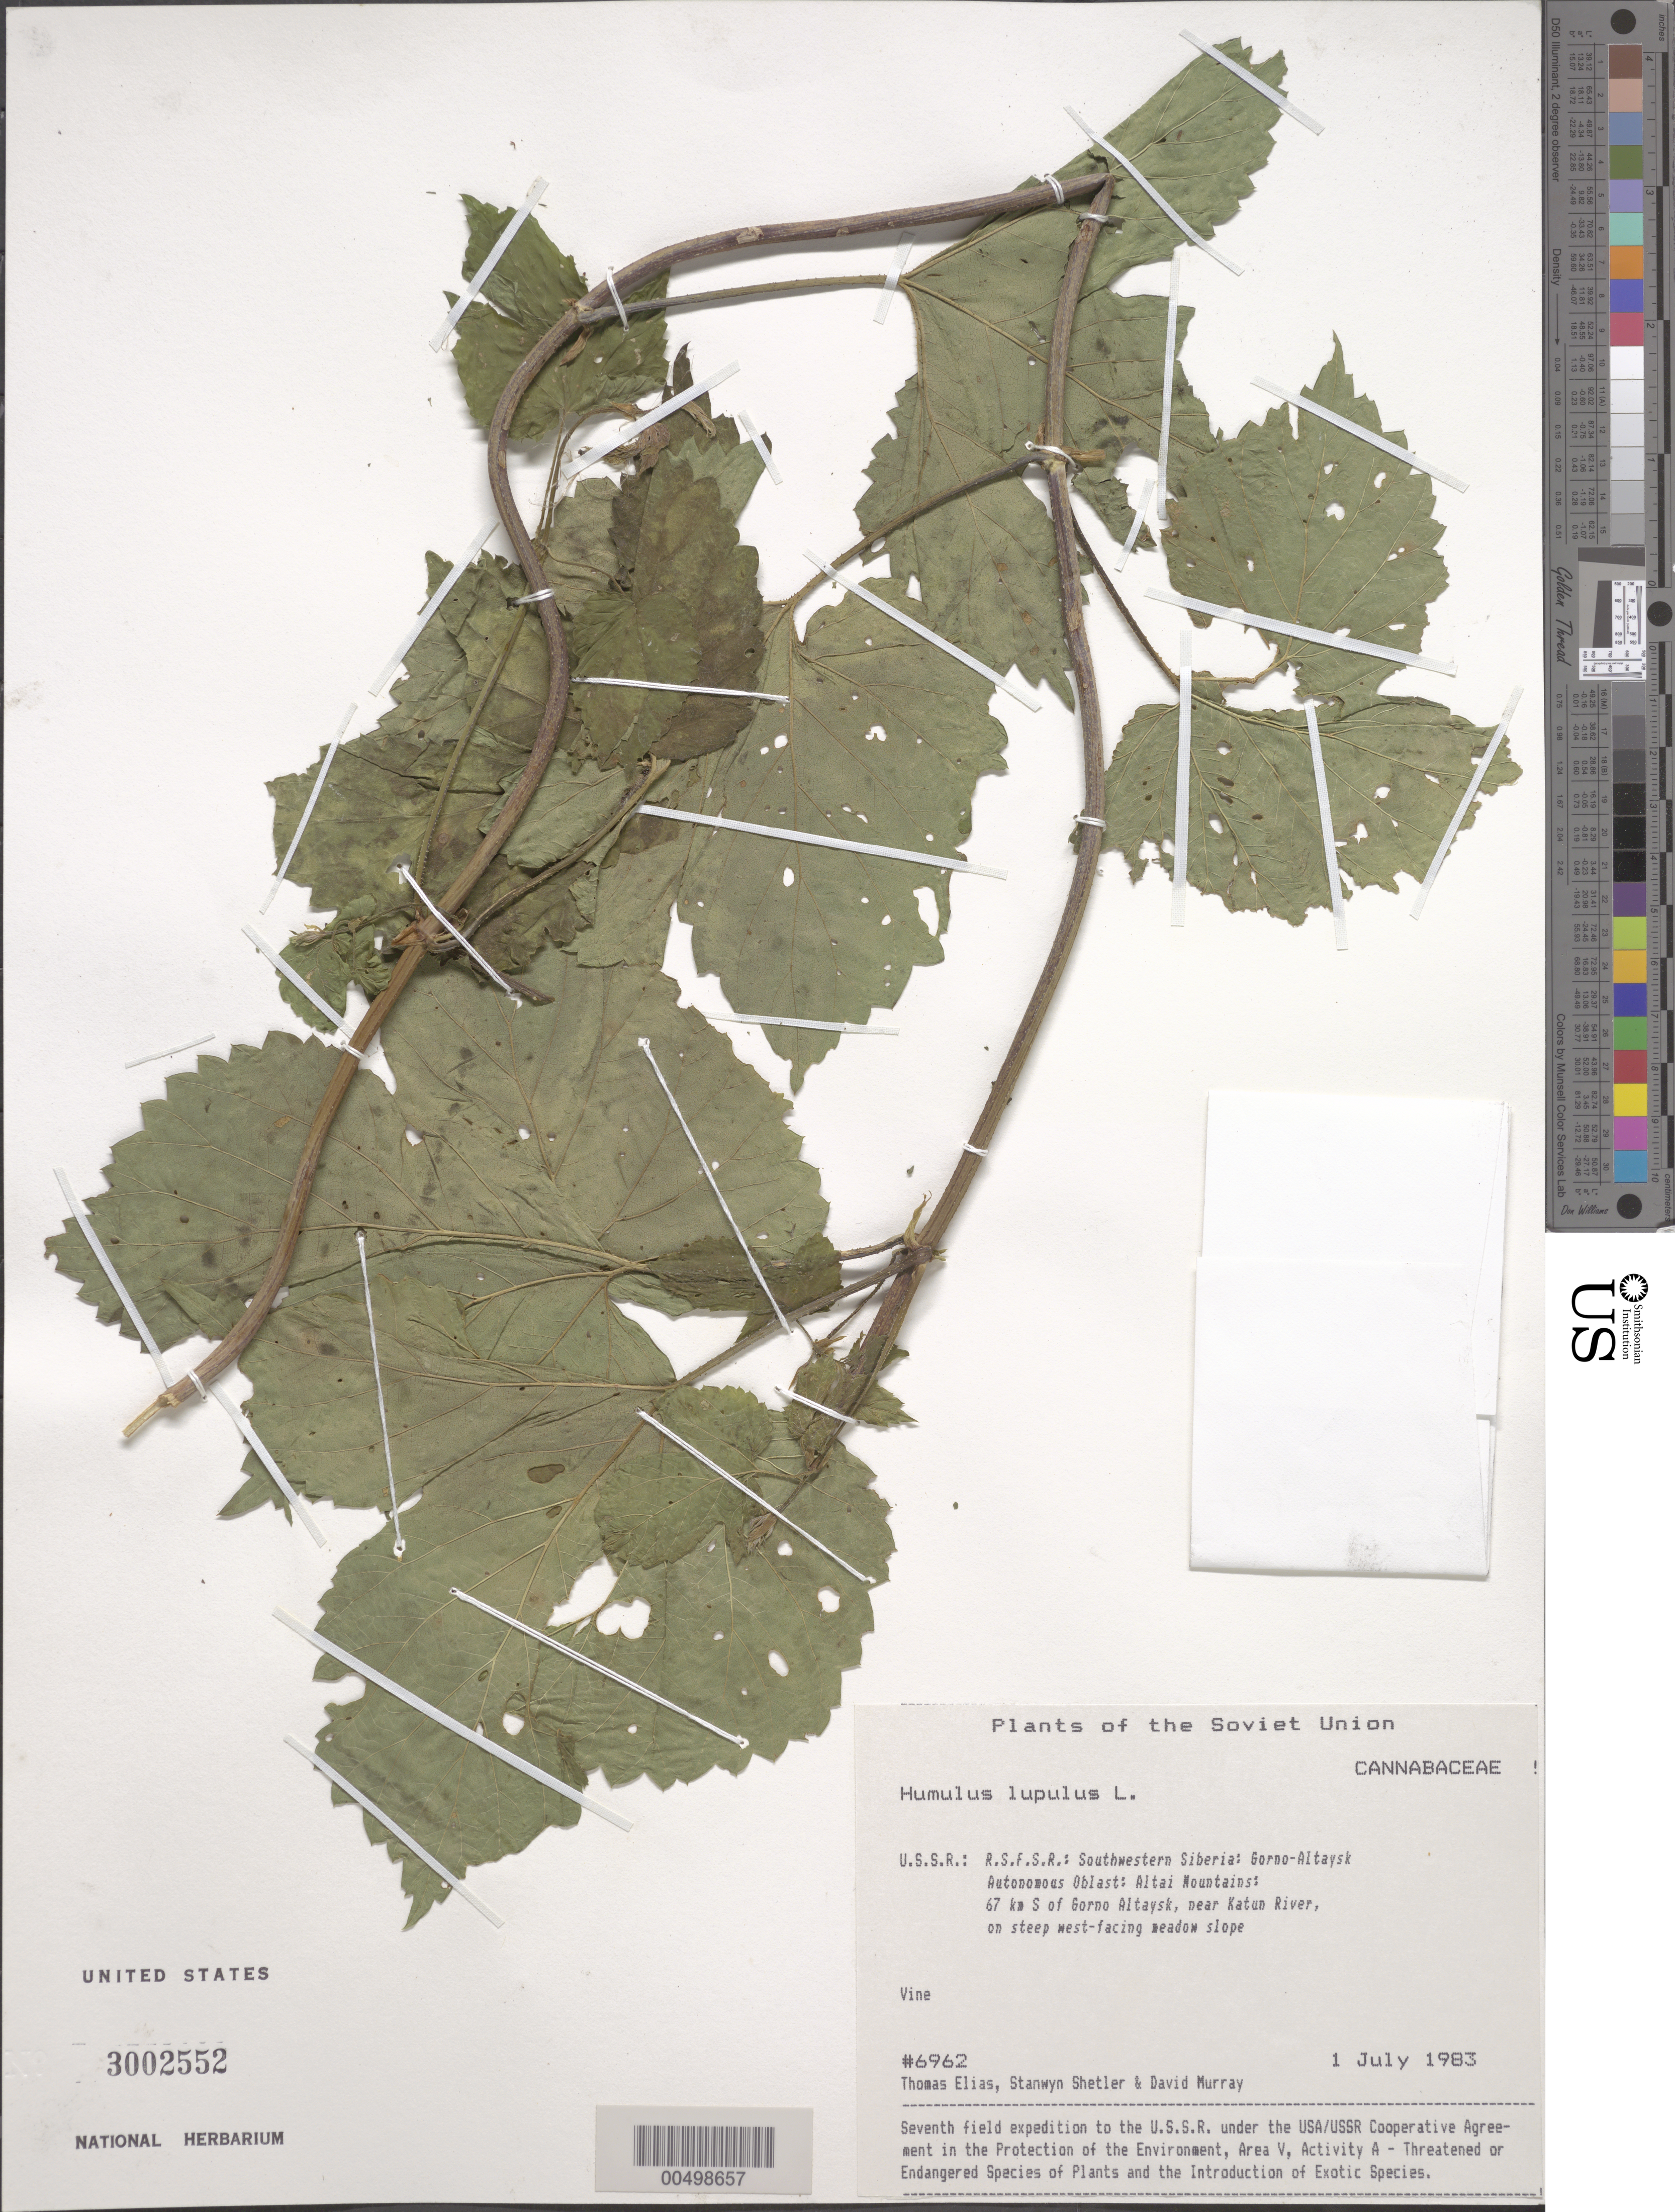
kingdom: Plantae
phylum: Tracheophyta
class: Magnoliopsida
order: Rosales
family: Cannabaceae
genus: Humulus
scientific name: Humulus lupulus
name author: L.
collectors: T. Elias, S. Shetler & D. F. Murray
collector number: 6962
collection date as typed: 01 Jul 1983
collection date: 1983-07-01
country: Russian Federation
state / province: Altai Republic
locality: Altai Mountains, 67 km S of Gorno-Altaysk, near Katun River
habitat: on steep west-facing meadow slope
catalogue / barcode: US 3002552